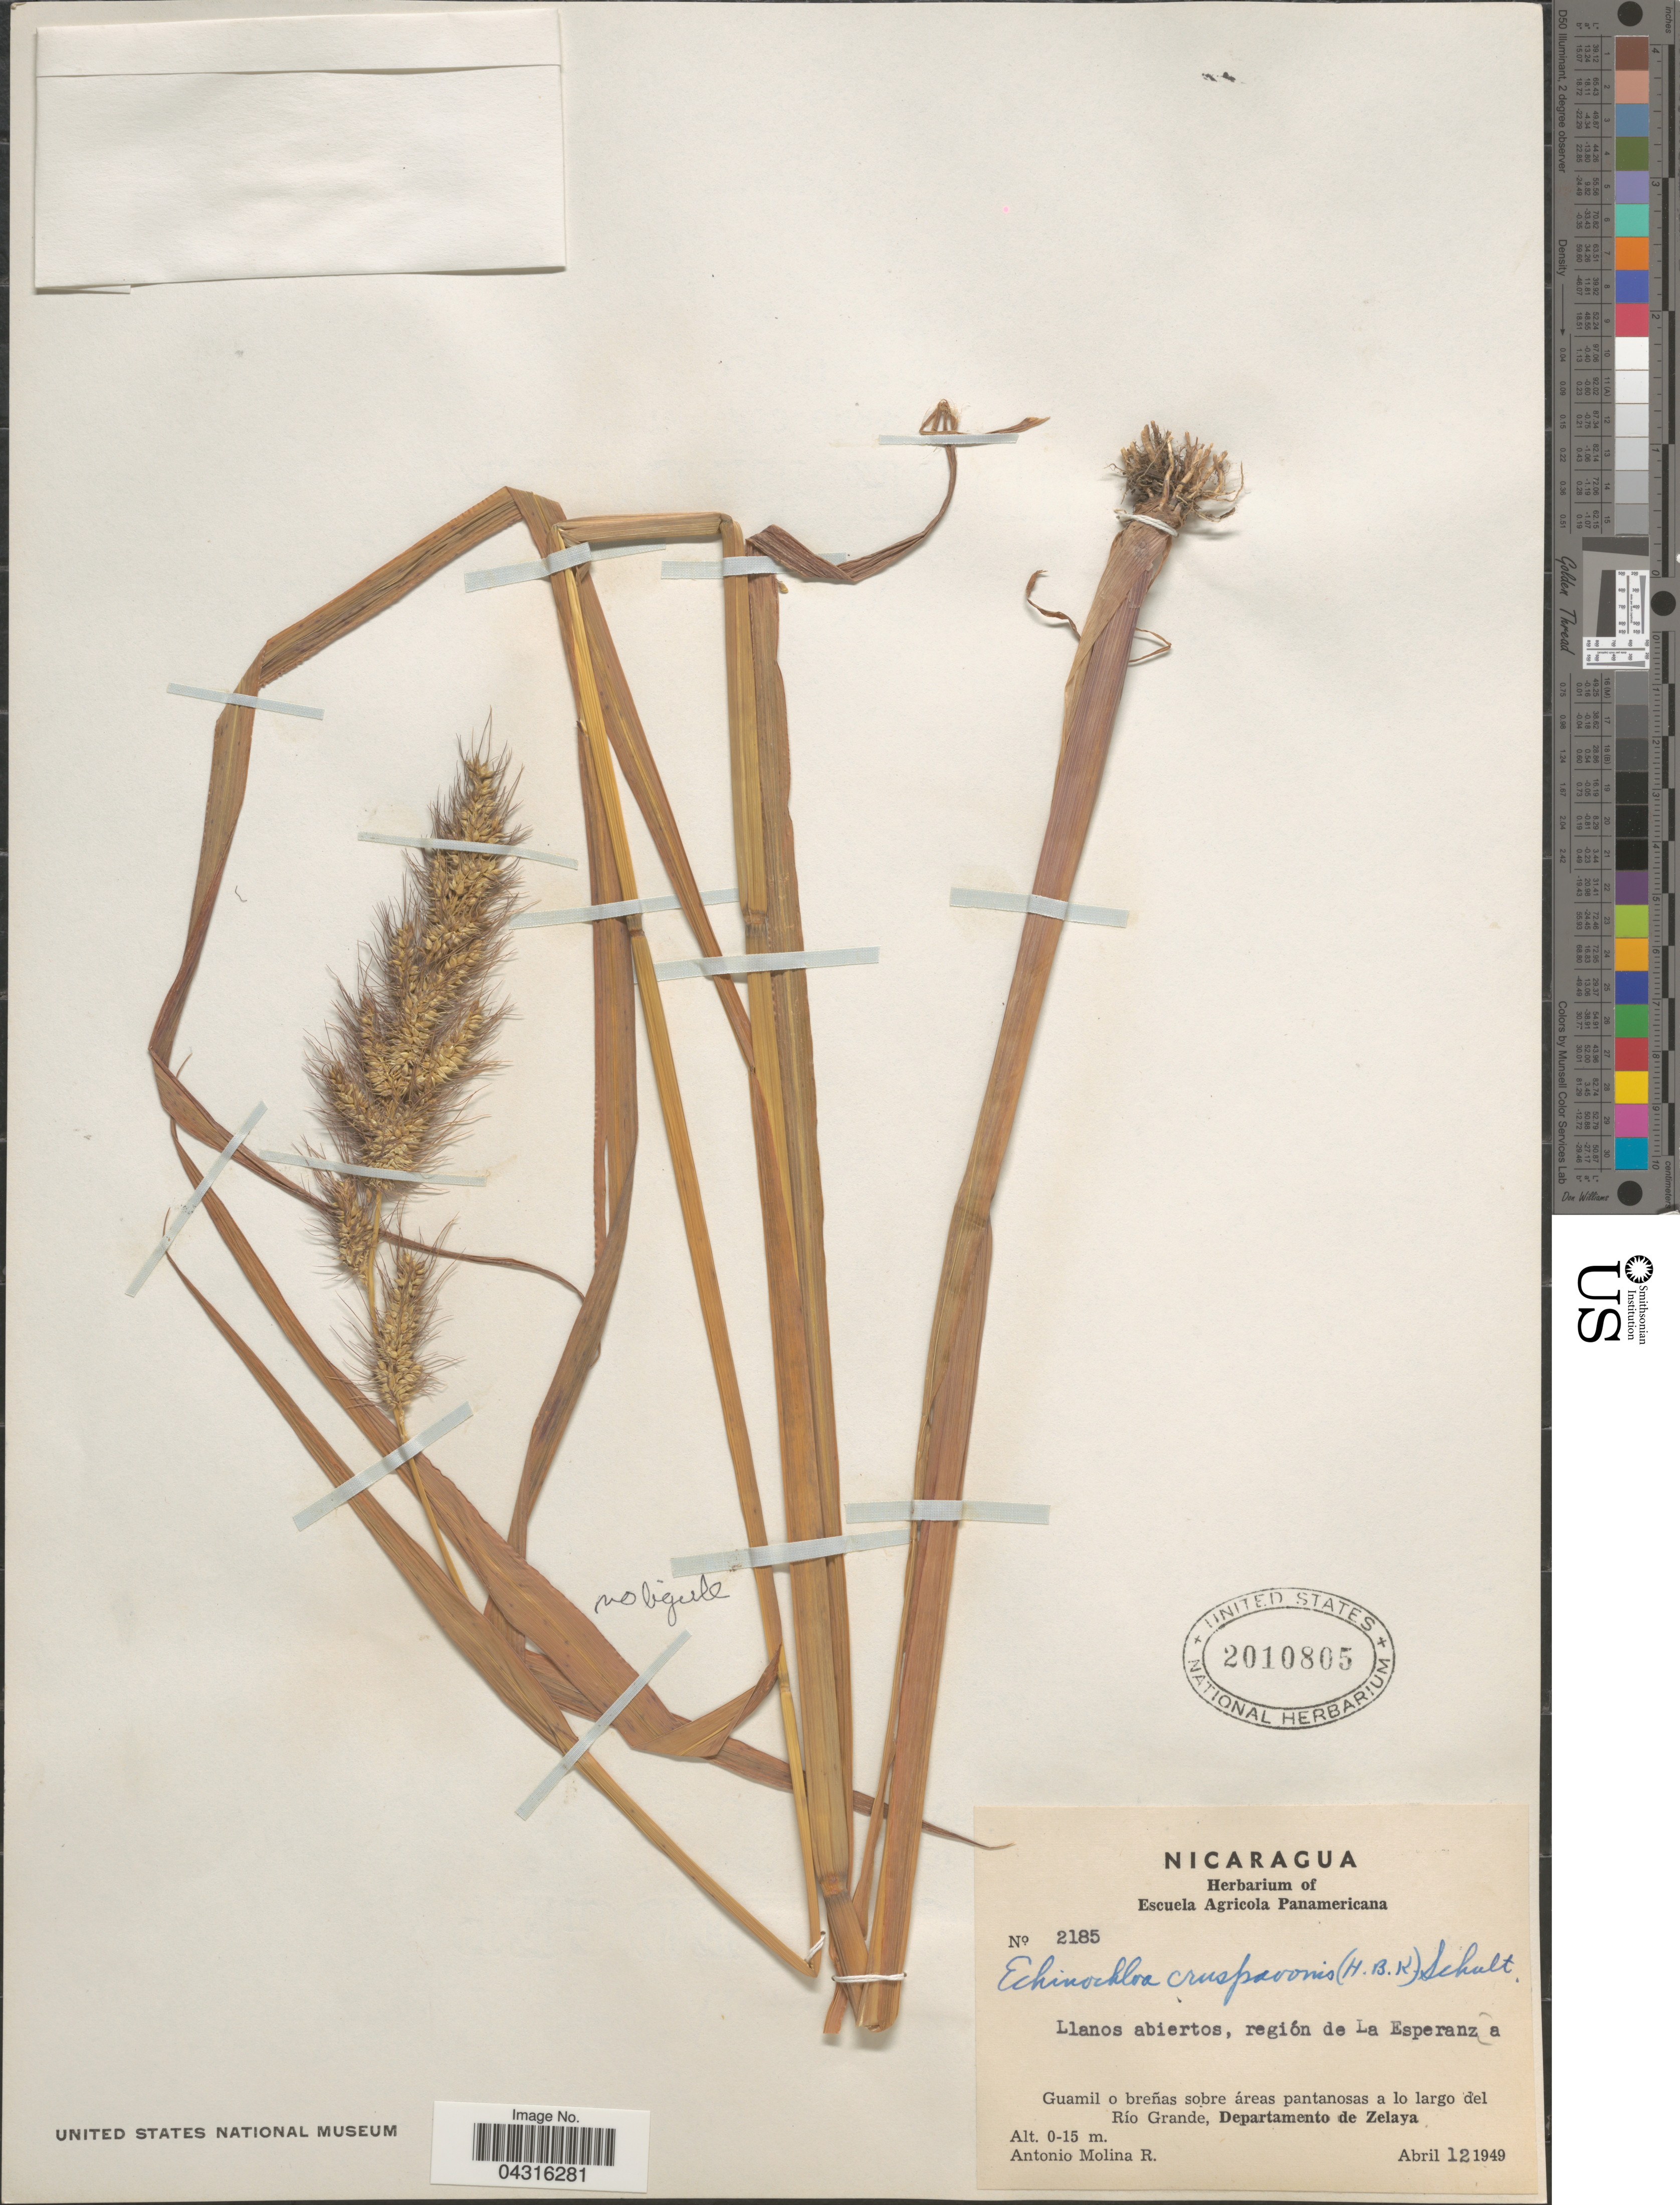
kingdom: Plantae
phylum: Tracheophyta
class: Liliopsida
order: Poales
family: Poaceae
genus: Echinochloa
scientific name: Echinochloa crus-pavonis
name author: (Kunth) Schult.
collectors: A. Molina R.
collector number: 2185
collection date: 1949-04-12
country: Nicaragua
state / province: Atlántico Sur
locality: Llanos abiertos, región de La Esperanza. Guamil o breñas sobre áreas pantanosas a lo largo del Río Grande, Departamento de Zelaya.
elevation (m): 0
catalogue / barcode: US 2010805